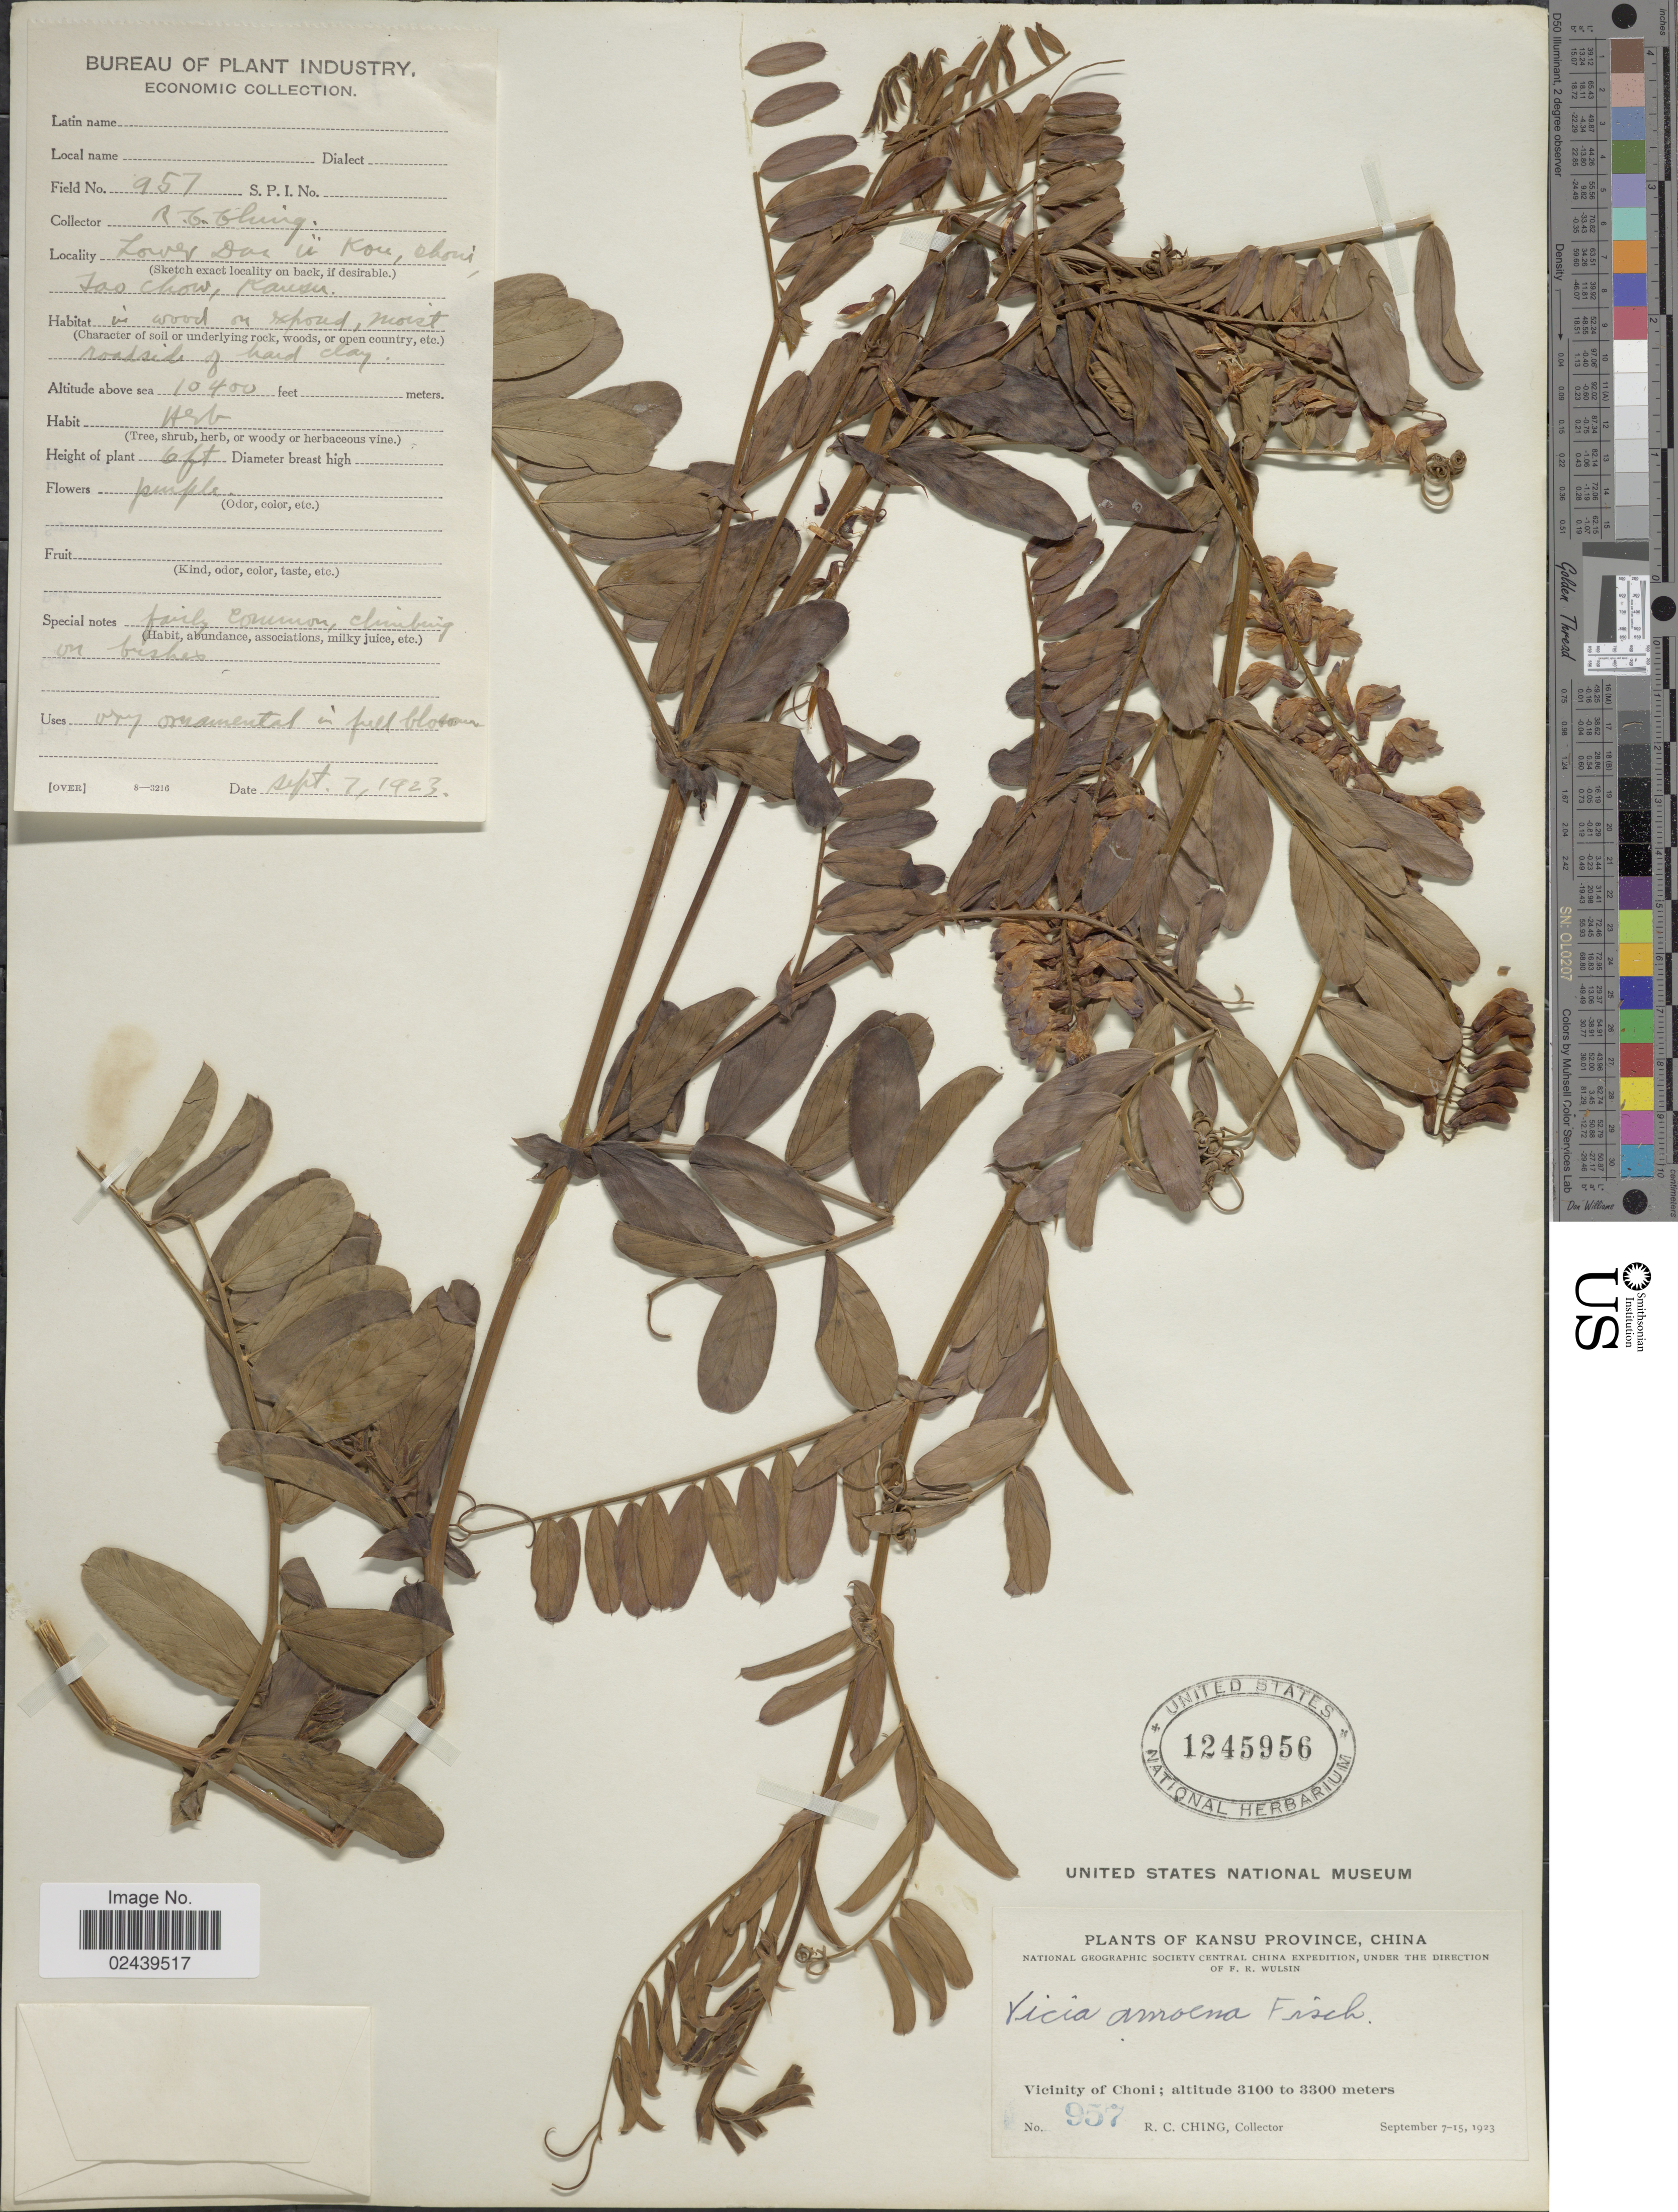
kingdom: Plantae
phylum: Tracheophyta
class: Magnoliopsida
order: Fabales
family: Fabaceae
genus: Vicia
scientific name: Vicia amoena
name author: Fisch. ex Ser.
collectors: R. C. Ching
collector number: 957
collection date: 1923-09-07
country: China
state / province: Gansu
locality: Kansu Province, China, Vicinity of Choni, Lower Dai u Kon, Choni Fao Chow, Kansu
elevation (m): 3170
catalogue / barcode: US 1245956